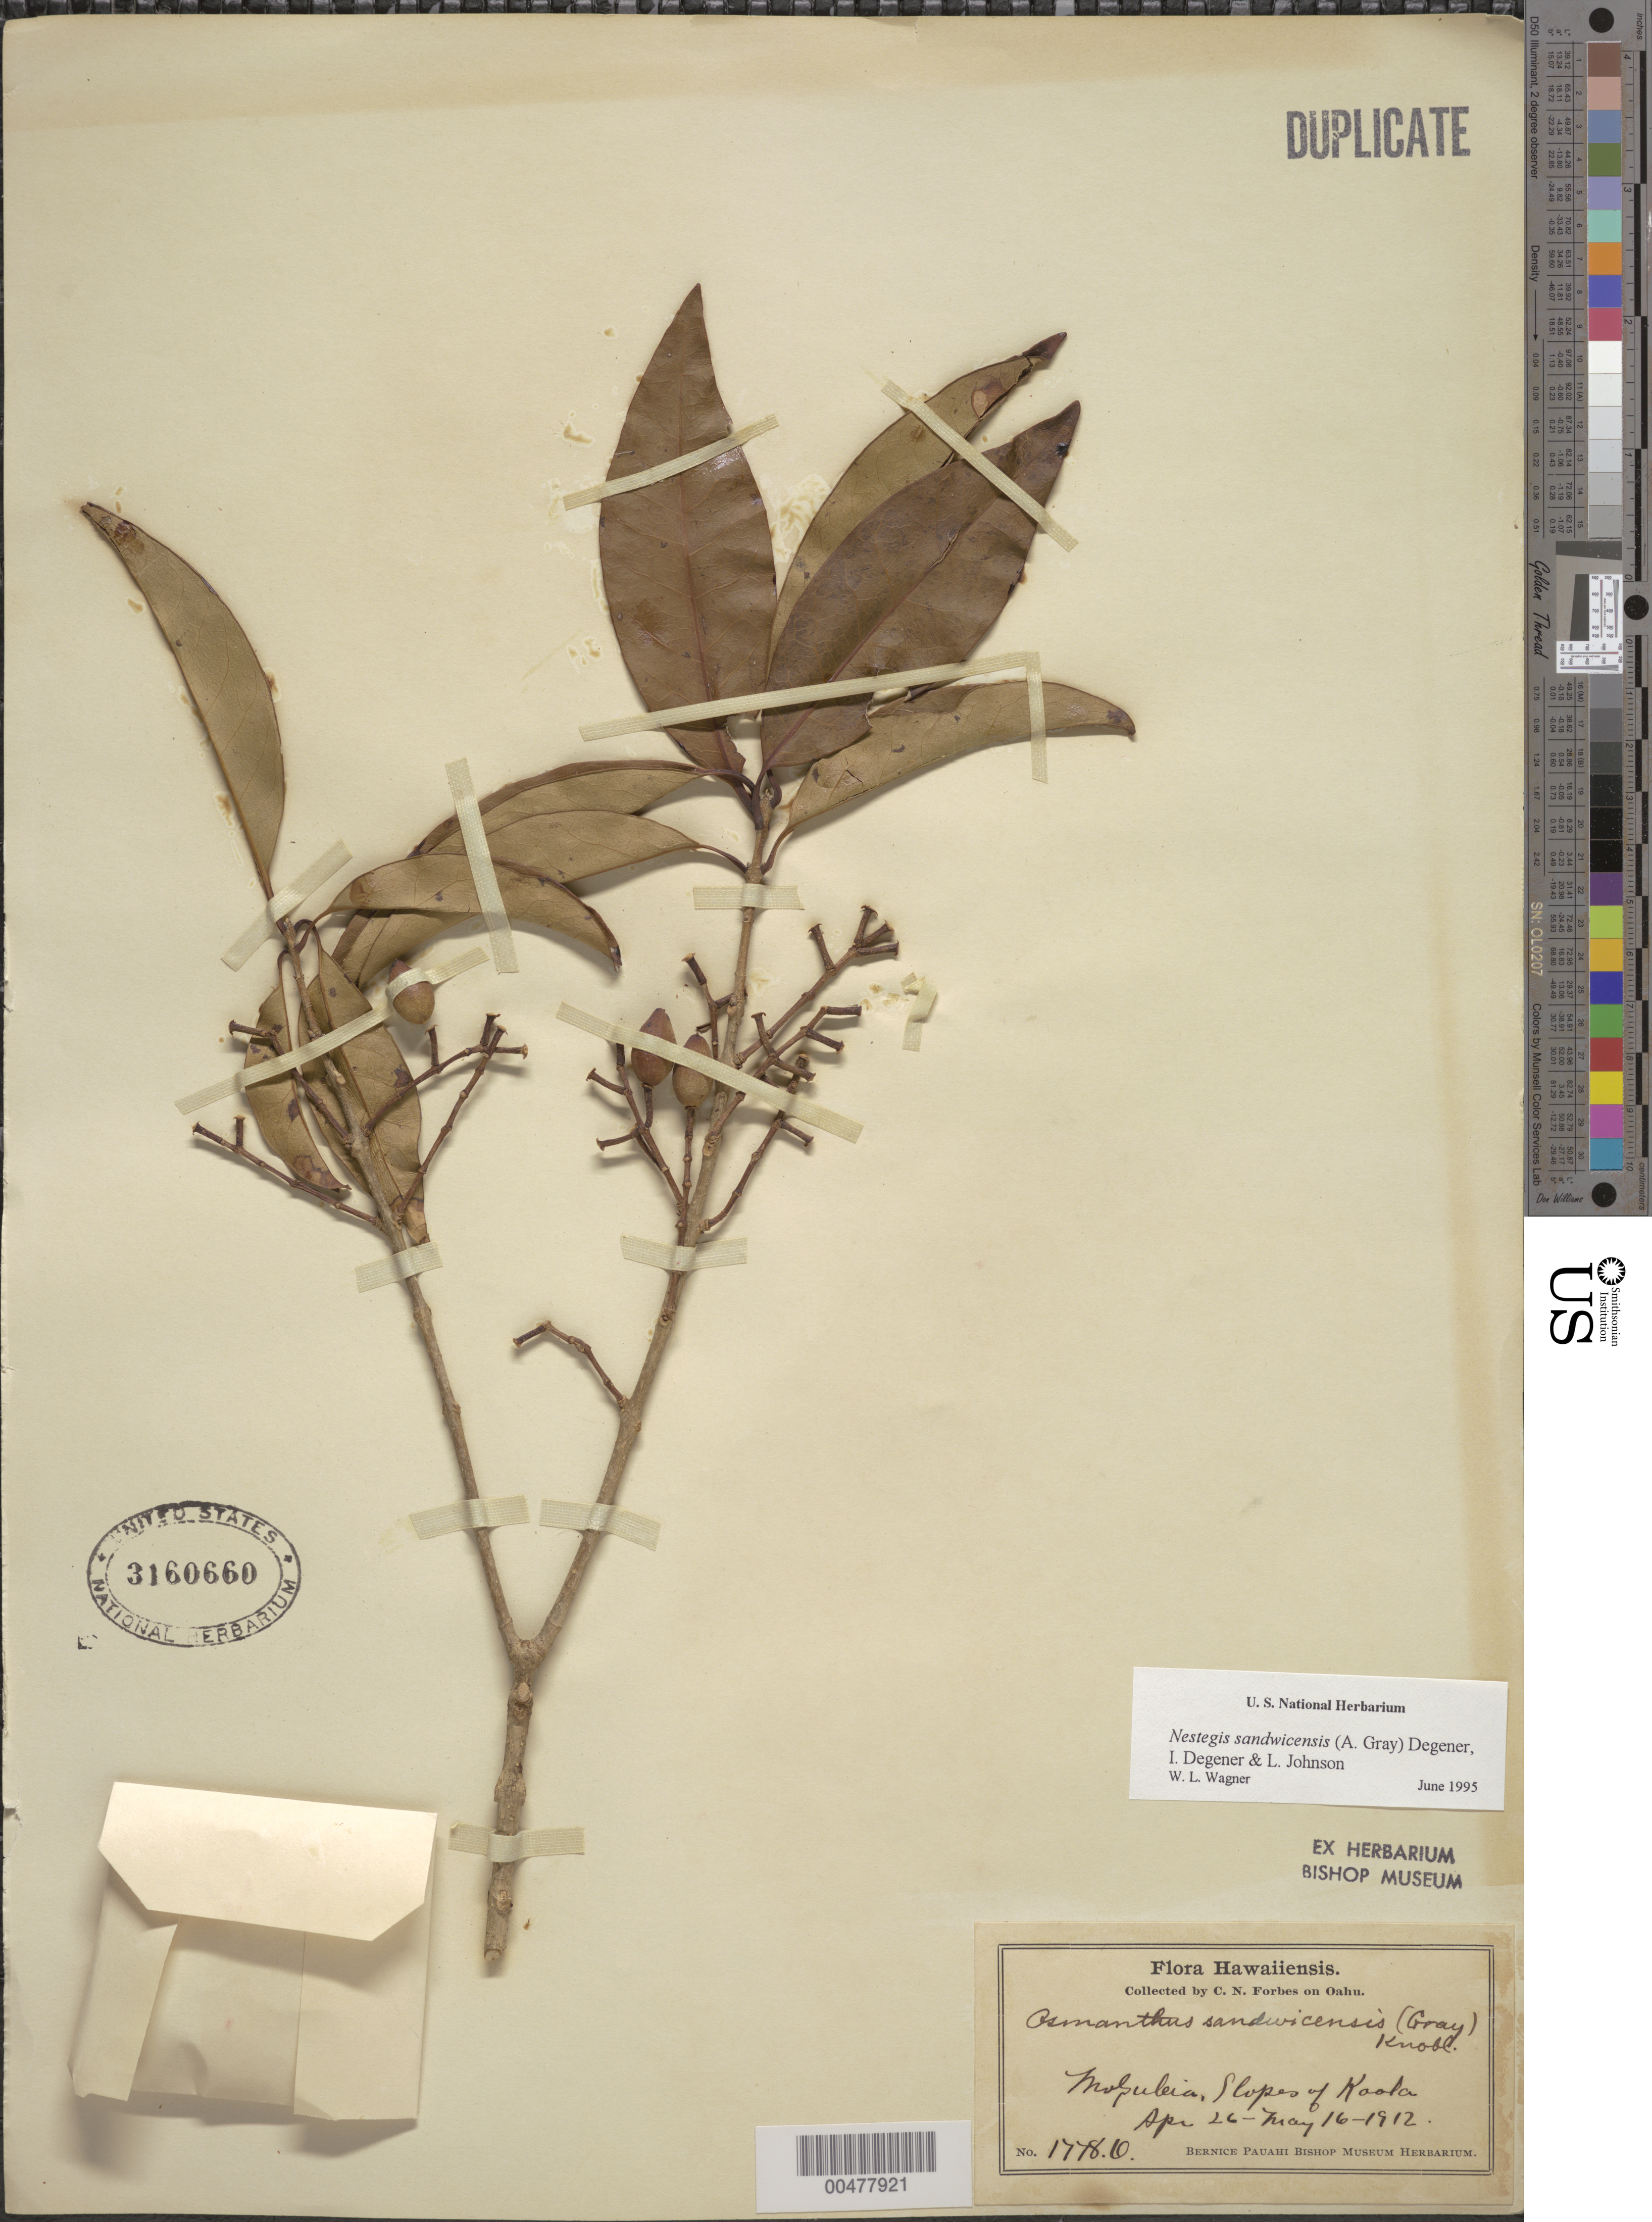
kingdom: Plantae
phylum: Tracheophyta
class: Magnoliopsida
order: Lamiales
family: Oleaceae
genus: Notelaea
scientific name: Notelaea sandwicensis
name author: (A. Gray) Hong-Wa & Besnard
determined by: Wagner, W. L., (BOT), Smithsonian Institution - National Museum of Natural History (UNITED STATES)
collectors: C. N. Forbes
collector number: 1778.O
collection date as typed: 26 Apr 1912 to 16 May 1912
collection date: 1912-04-26/1912-05-16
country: United States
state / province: Hawaii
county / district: Honolulu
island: Oahu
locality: Mokuleia, slopes of Kaala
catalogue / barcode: US 3160660